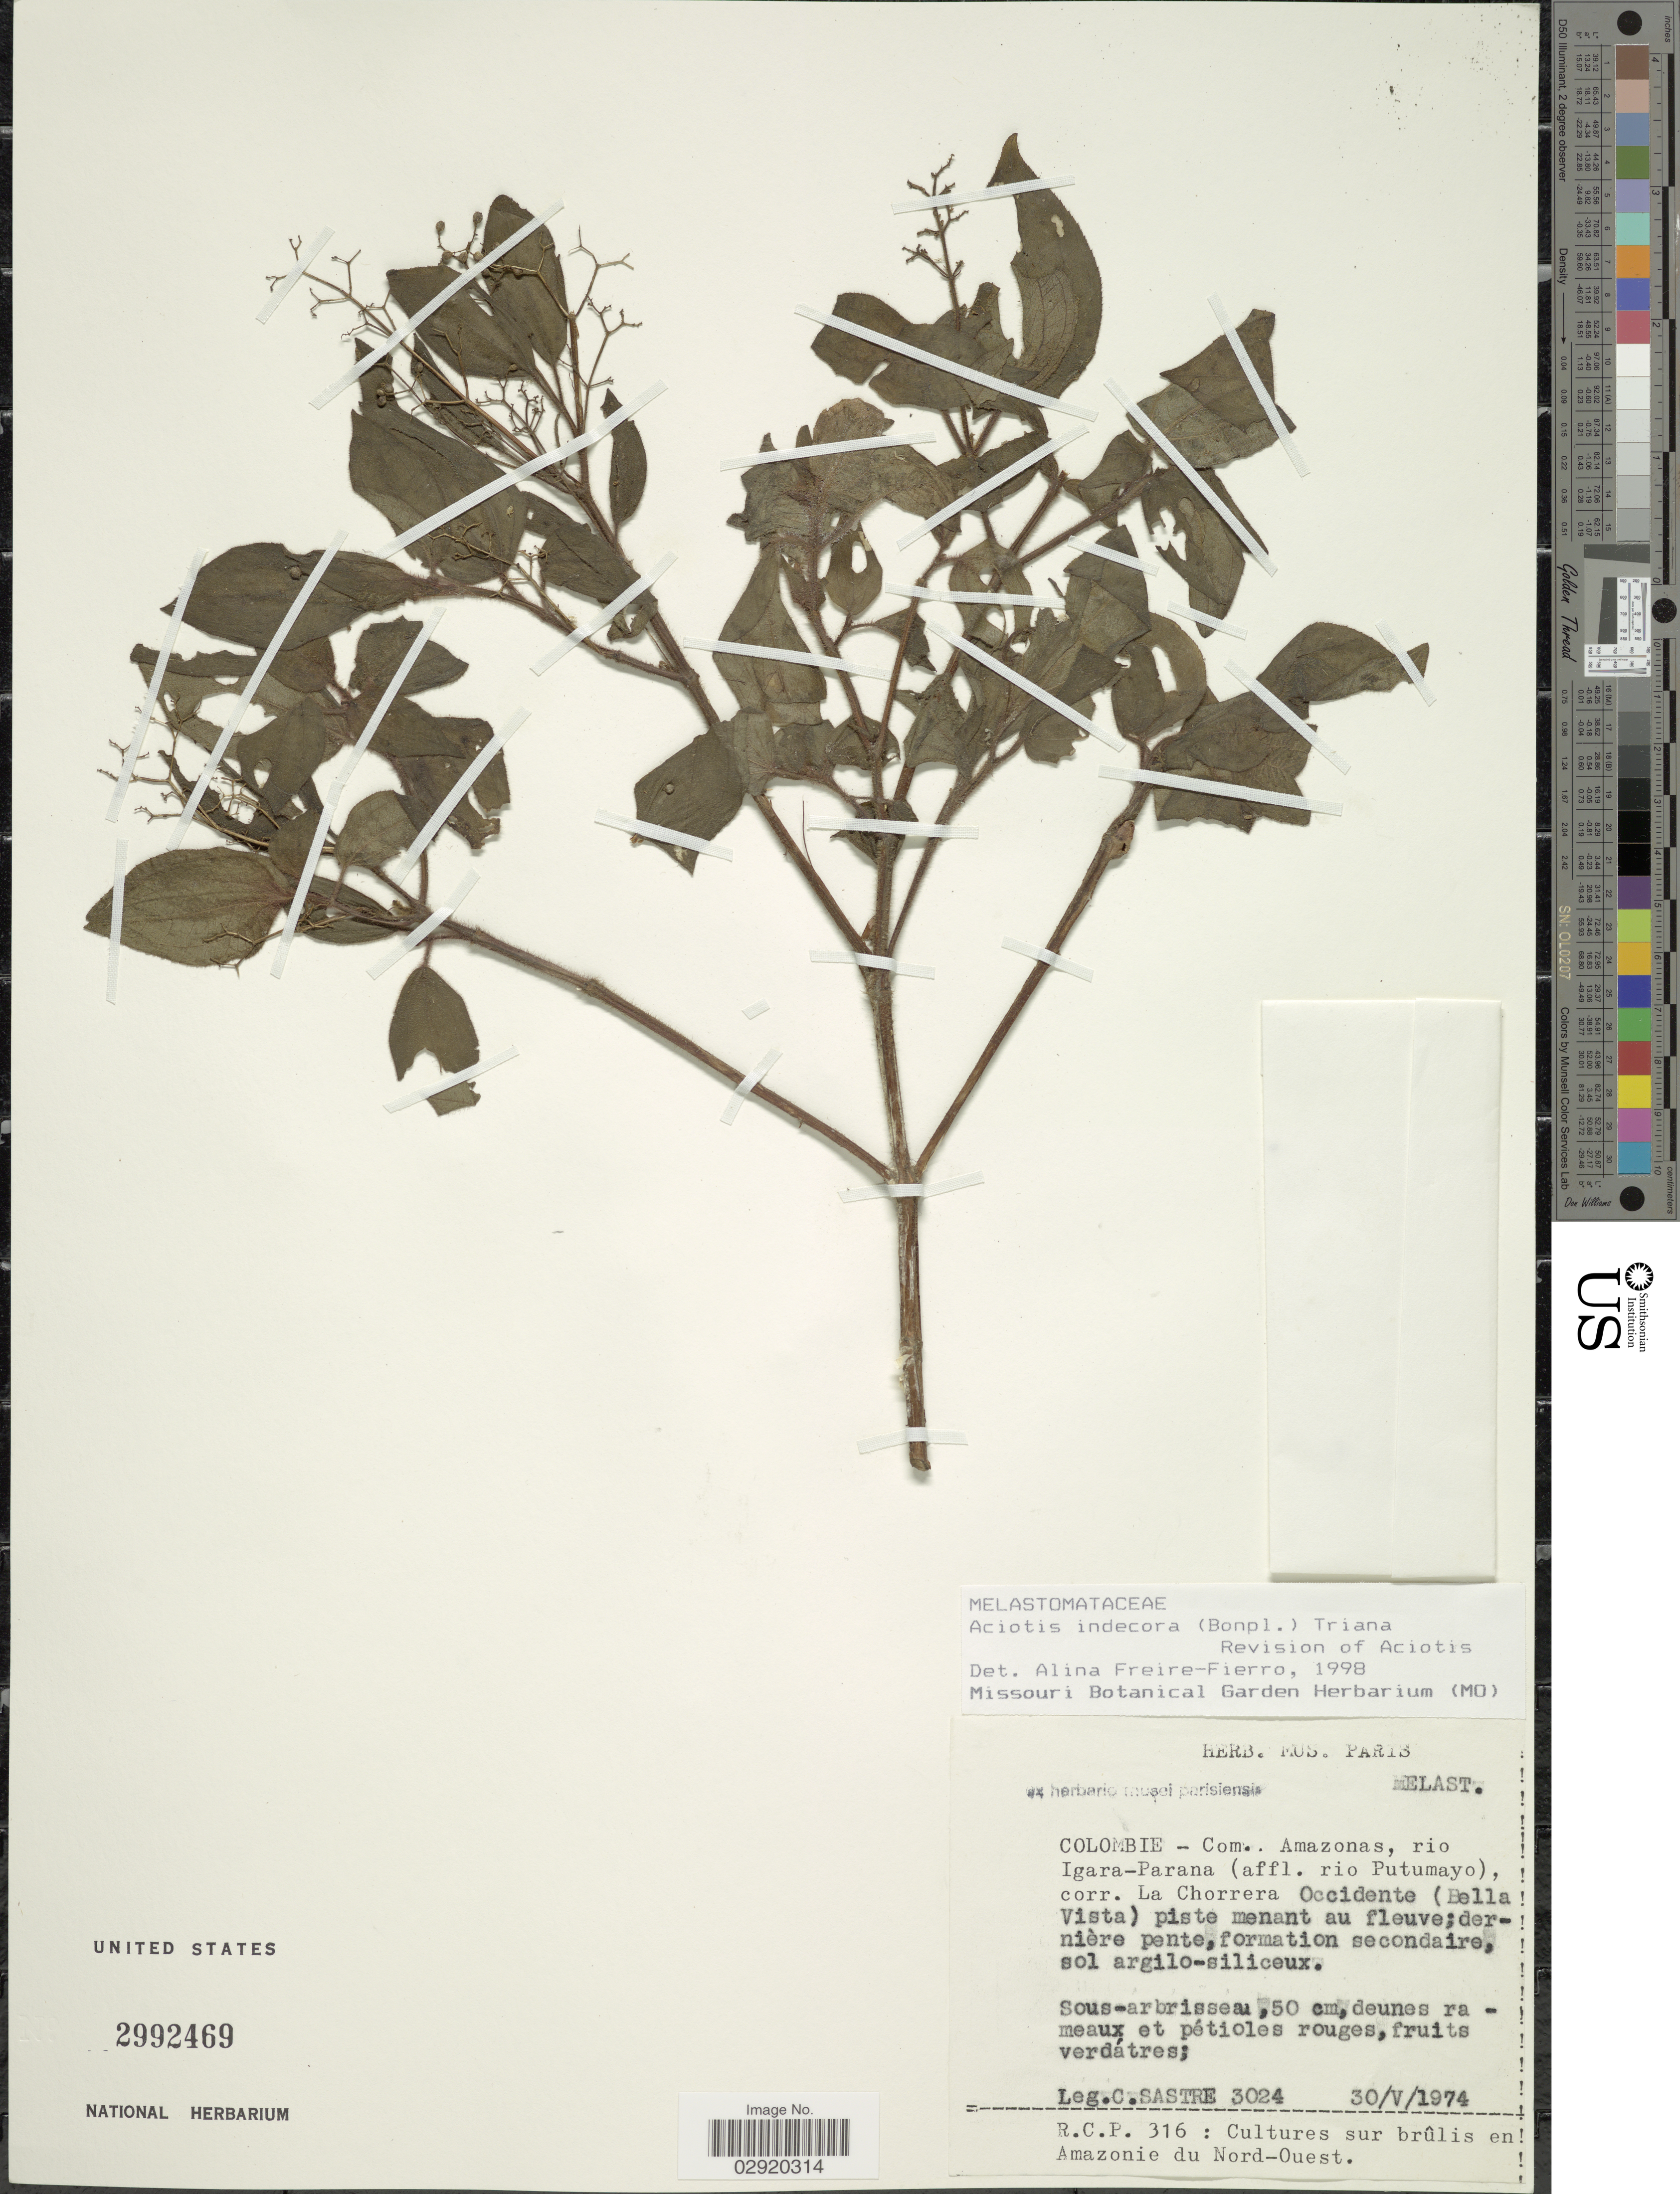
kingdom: Plantae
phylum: Tracheophyta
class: Magnoliopsida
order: Myrtales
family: Melastomataceae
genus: Aciotis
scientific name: Aciotis indecora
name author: (Bonpl.) Triana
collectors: C. Sastre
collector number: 3024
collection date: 1974-05-30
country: Colombia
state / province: Amazônas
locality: Com. Amazonas, rio Igara-Parana (affl. rio Putumayo), corr. La Chorrera Occidente (Bella Vista) piste menant au fleuve.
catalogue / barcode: US 2992469